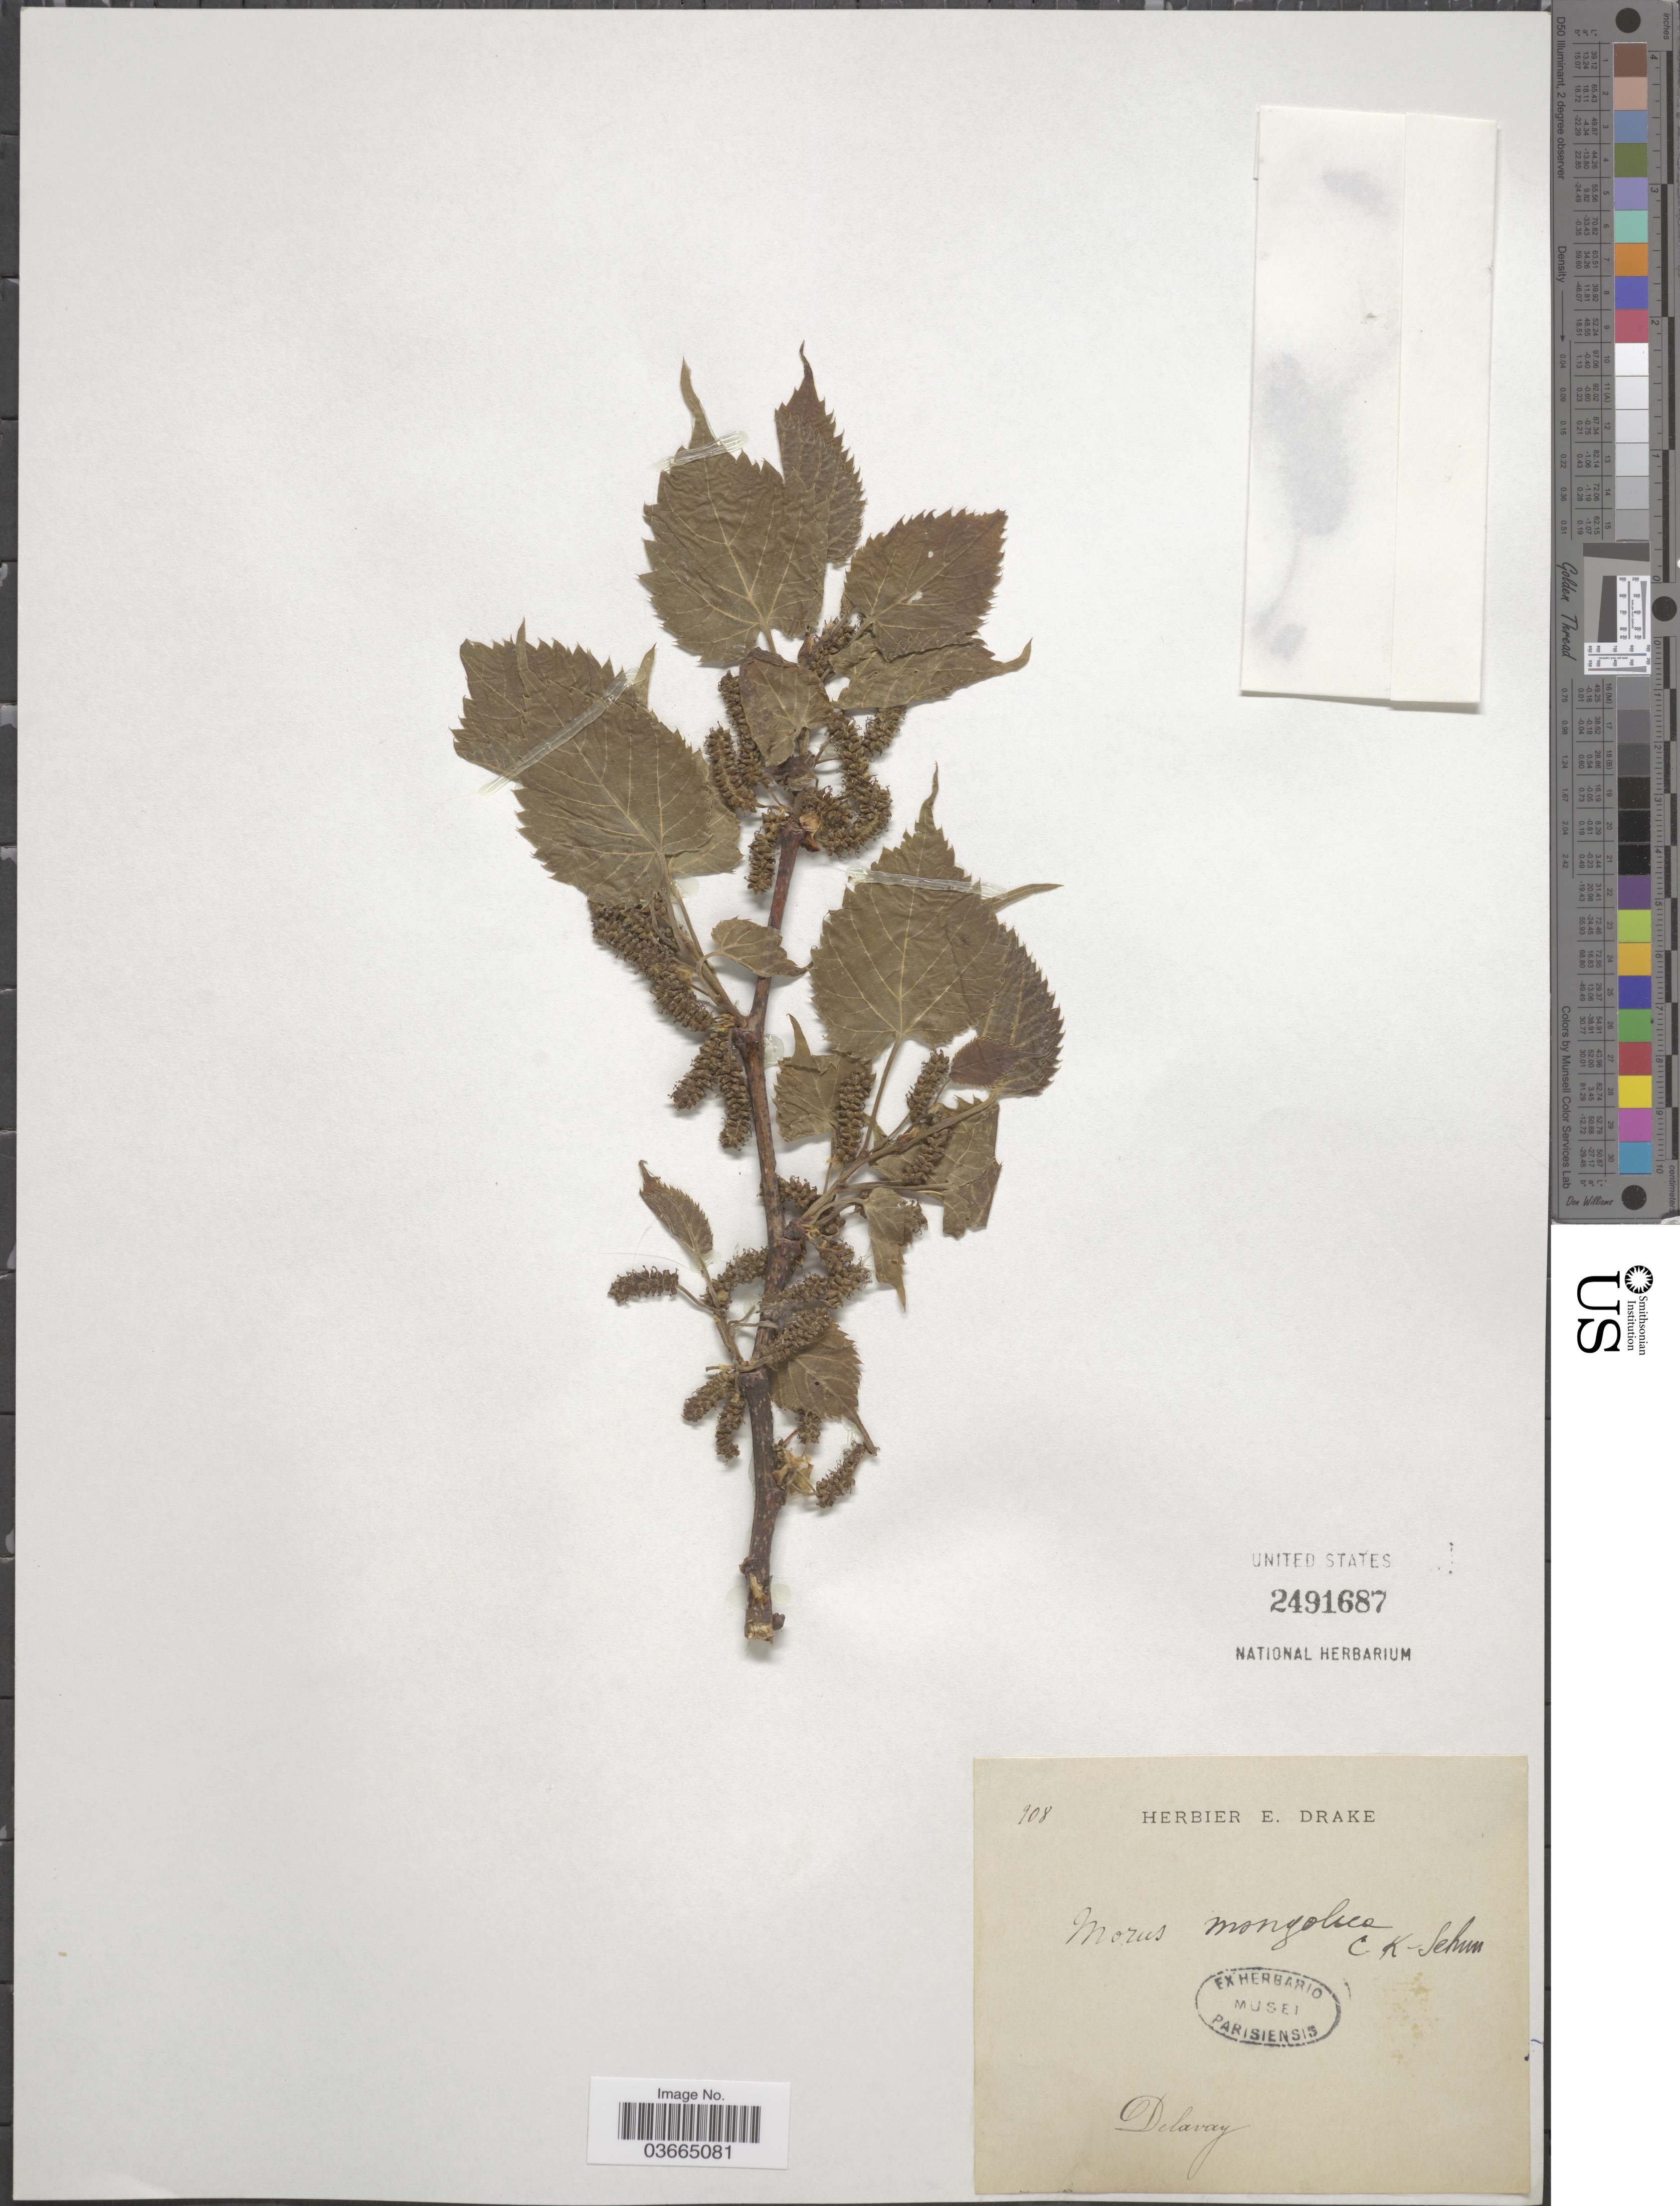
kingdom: Plantae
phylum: Tracheophyta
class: Magnoliopsida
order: Rosales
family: Moraceae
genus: Morus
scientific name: Morus mongolica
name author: (Bureau) C.K. Schneid.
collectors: Delavay, --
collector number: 908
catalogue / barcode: US 2491687